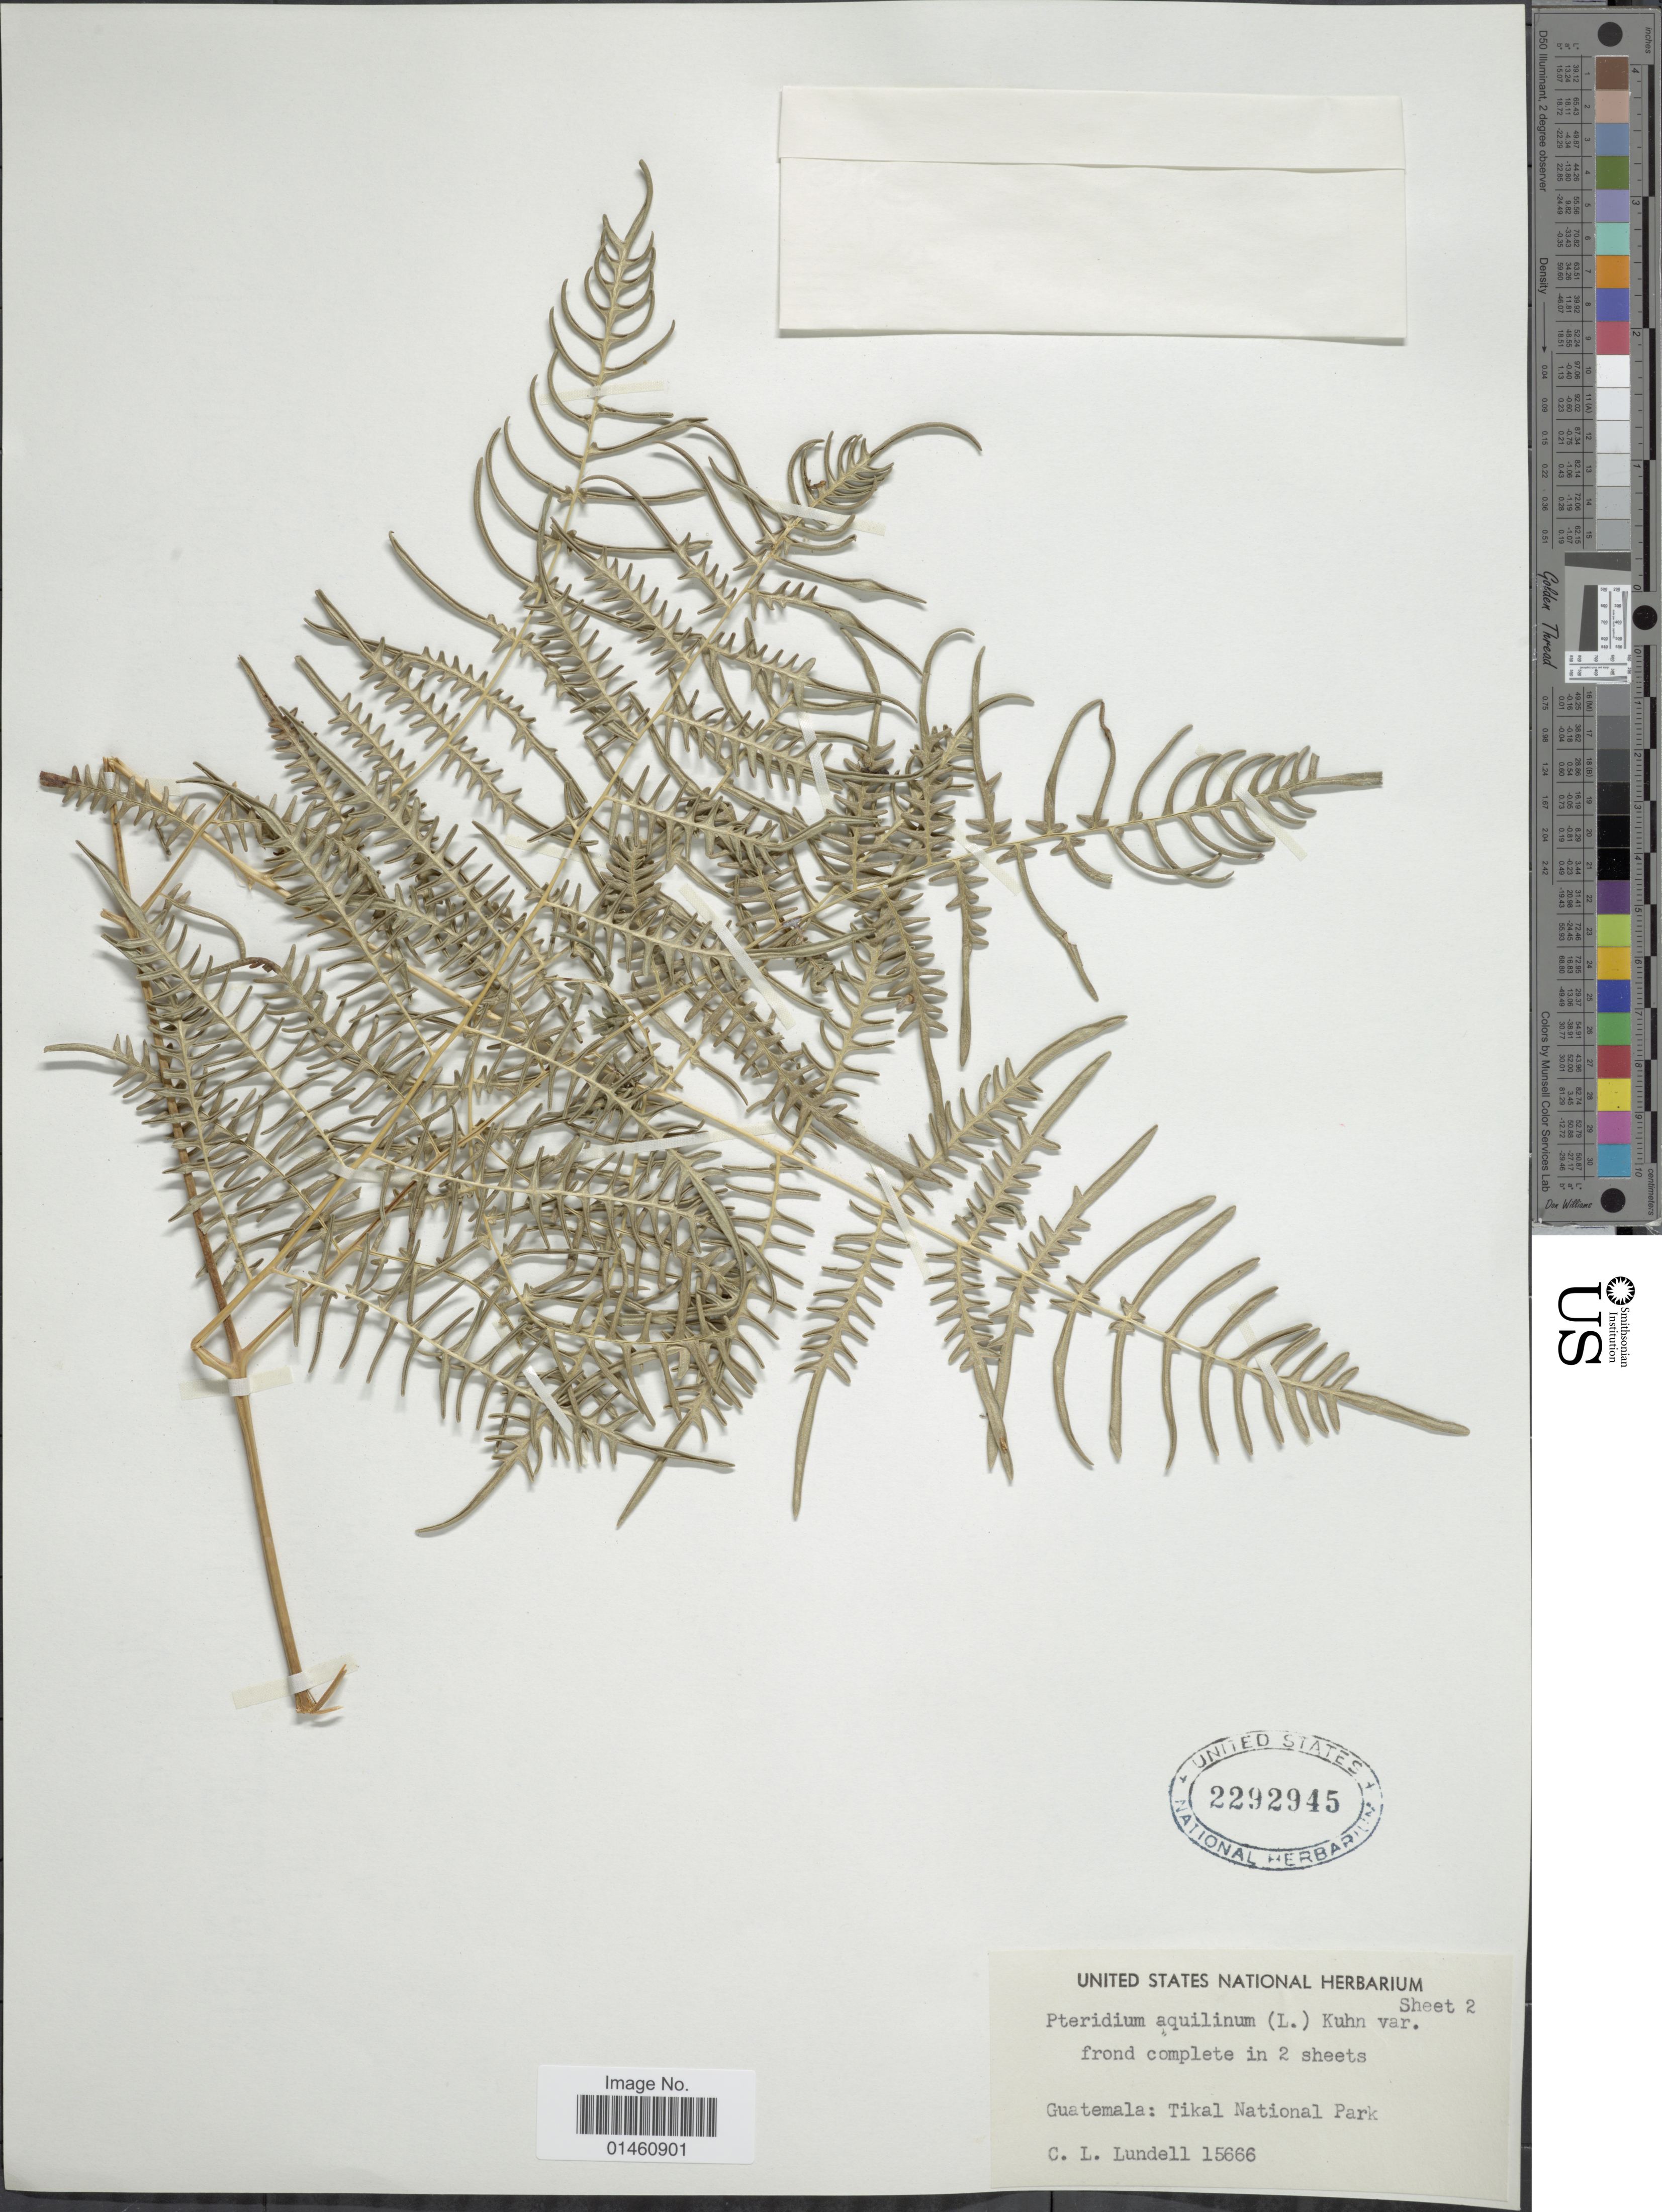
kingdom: Plantae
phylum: Tracheophyta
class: Polypodiopsida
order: Polypodiales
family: Dennstaedtiaceae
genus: Pteridium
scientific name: Pteridium caudatum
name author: (L.) Maxon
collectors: C. L. Lundell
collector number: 15666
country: Guatemala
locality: Tikal National Park.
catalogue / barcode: US 2292945